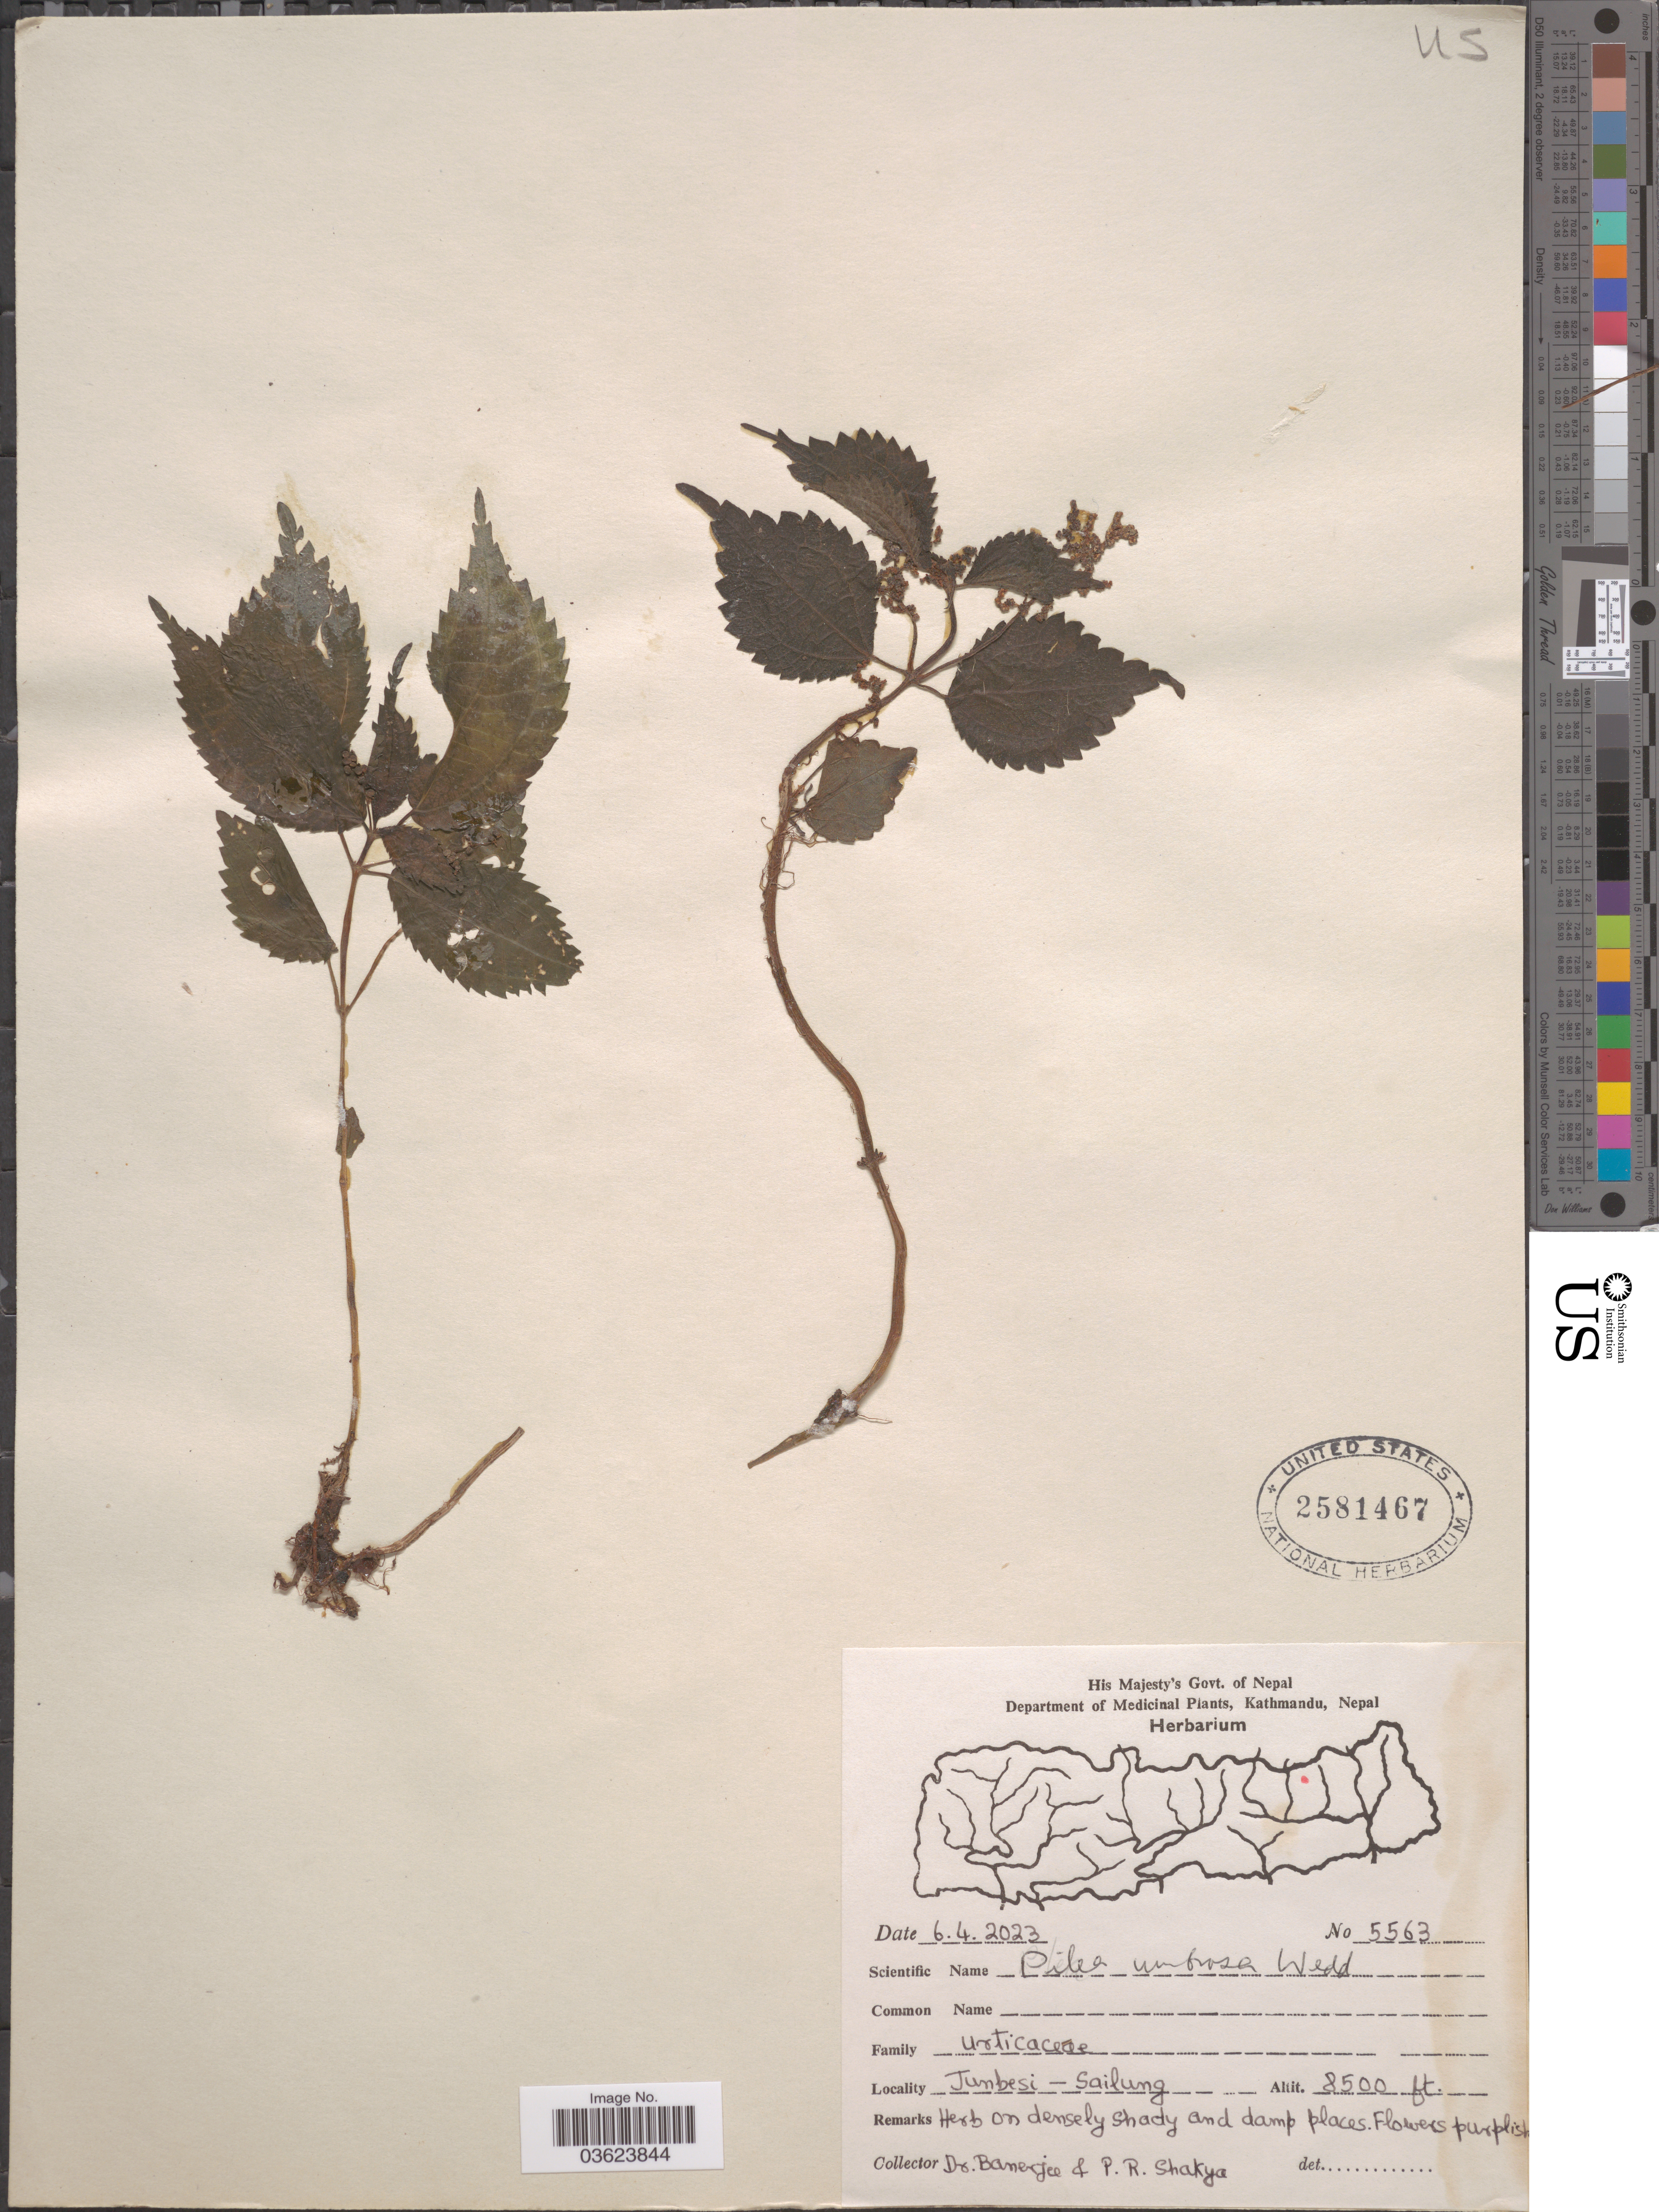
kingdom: Plantae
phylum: Tracheophyta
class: Magnoliopsida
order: Rosales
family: Urticaceae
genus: Pilea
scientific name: Pilea umbrosa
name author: Blume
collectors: -. Banerjee & P. Shakya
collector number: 5563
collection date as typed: Transcribed d/m/y: 6/4/2023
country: Nepal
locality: Junbesi - Sailung.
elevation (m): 2591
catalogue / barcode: US 2581467